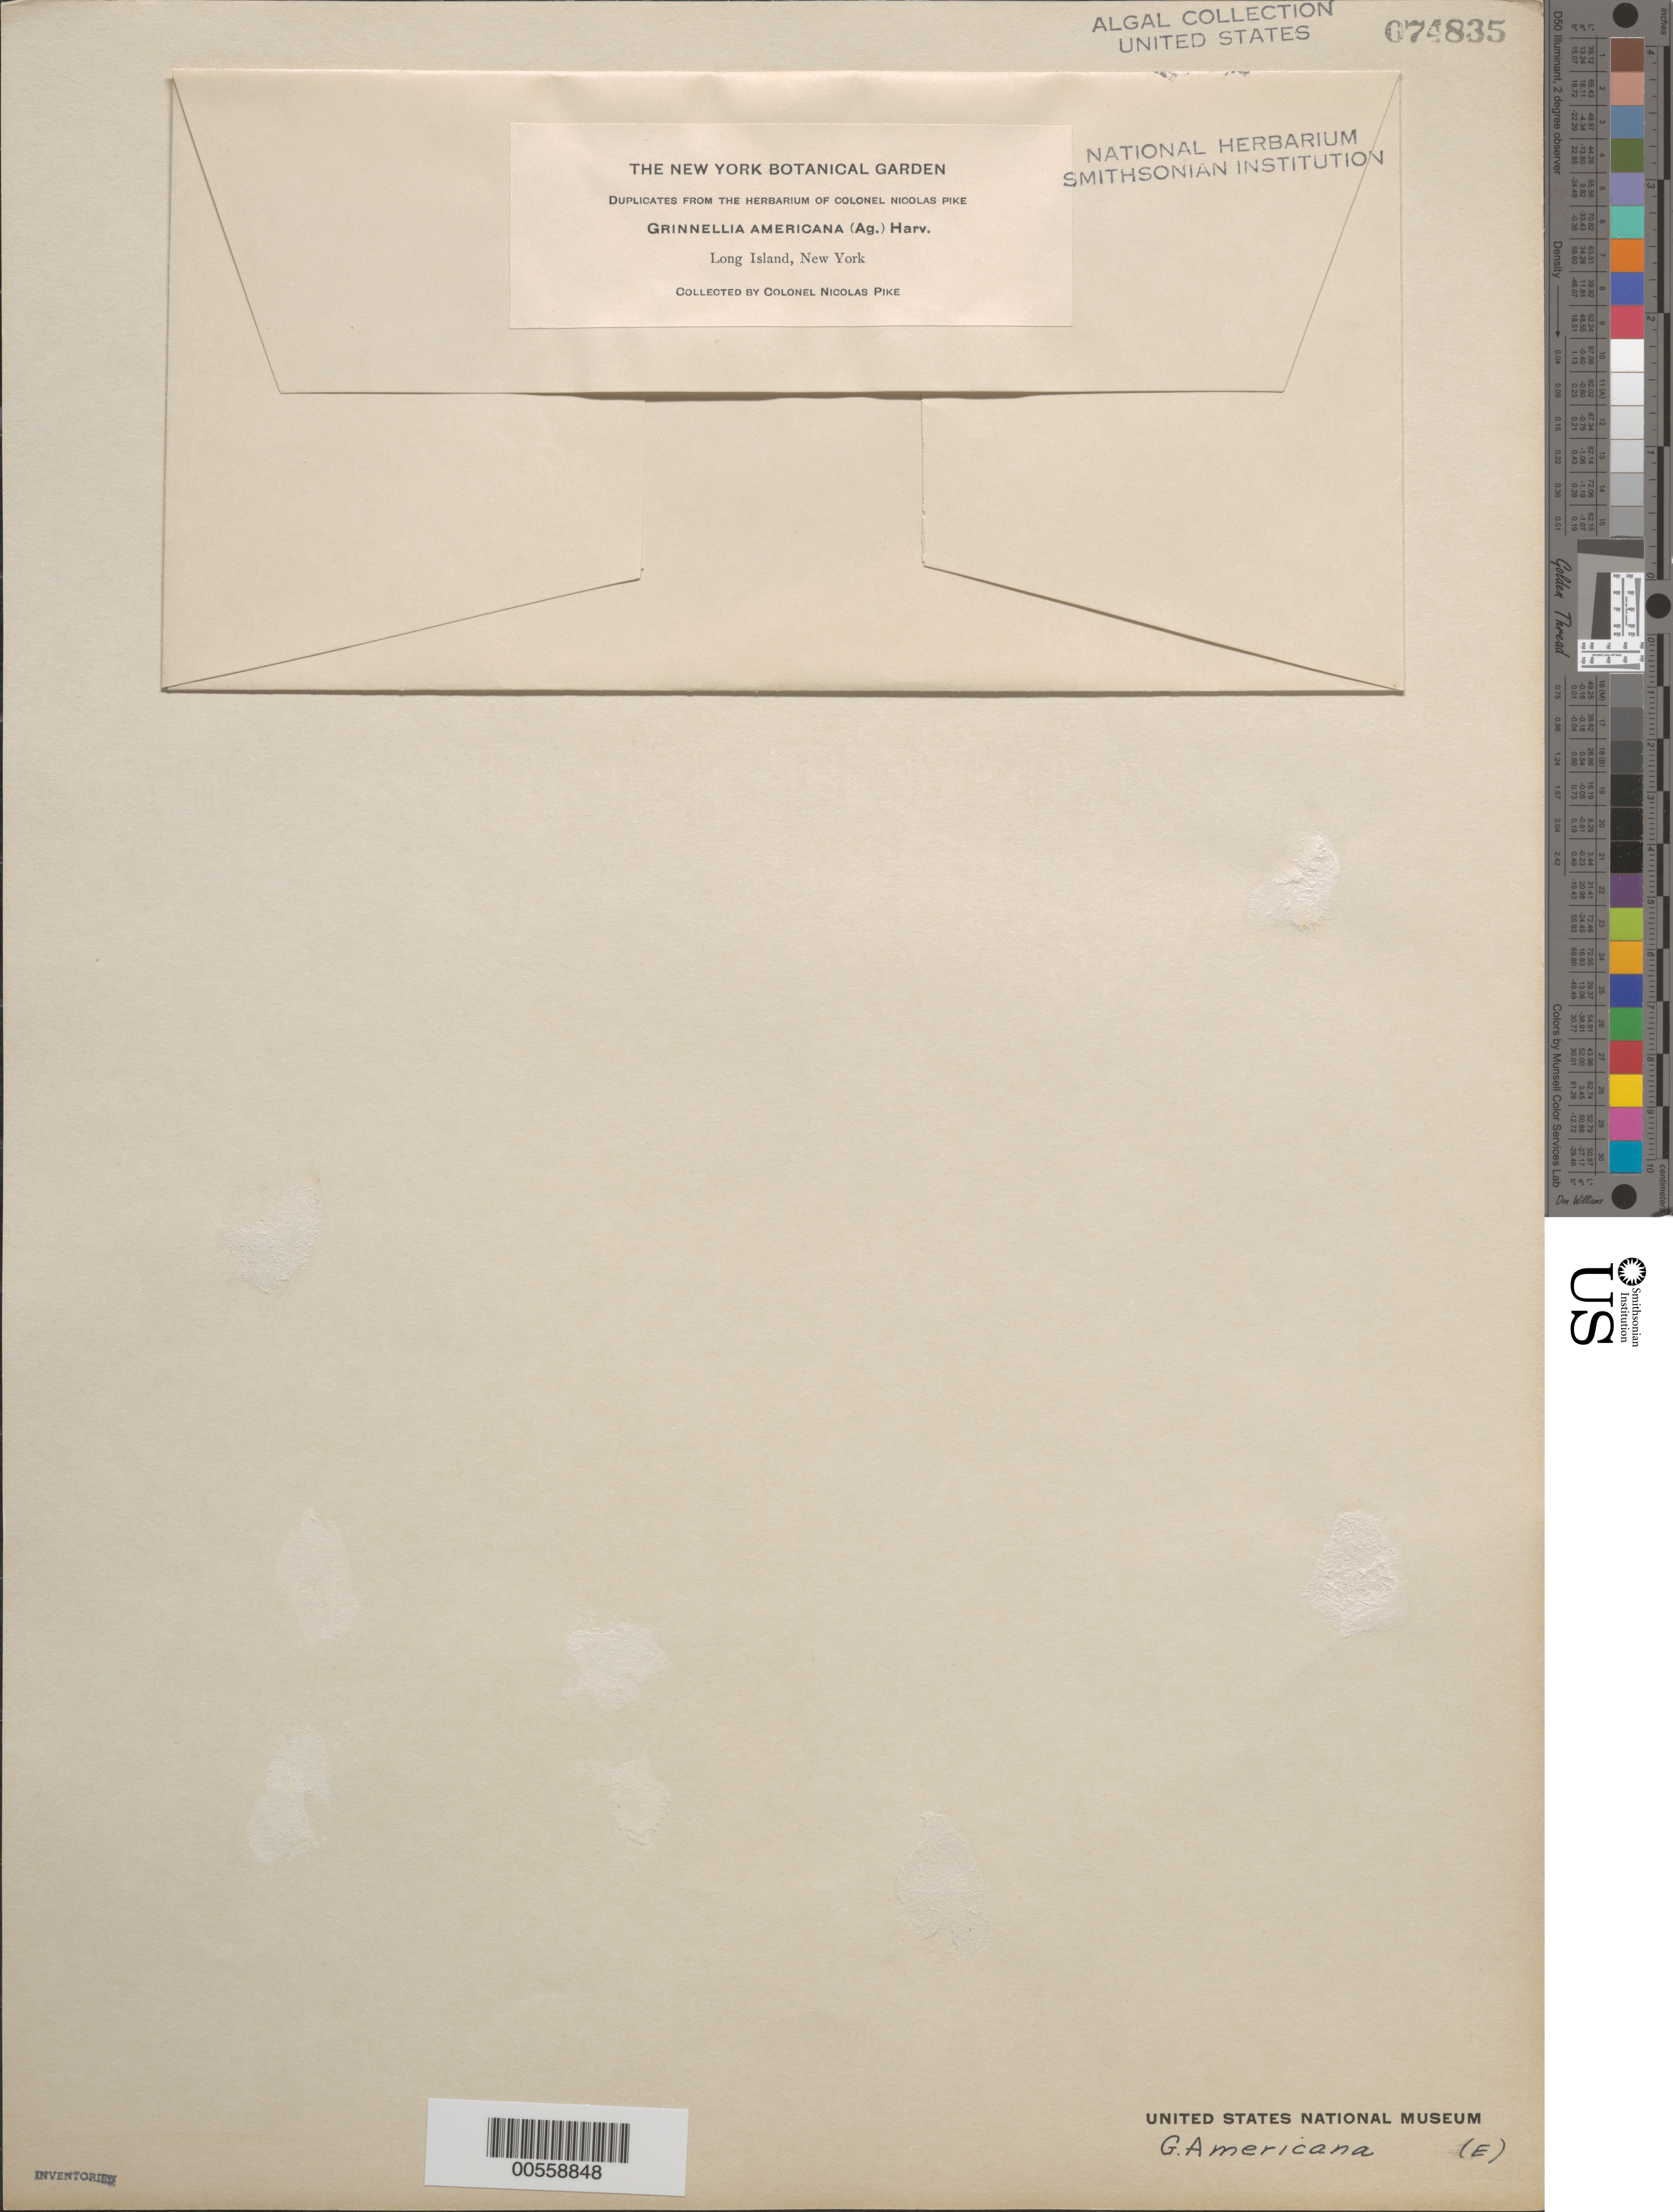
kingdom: Plantae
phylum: Rhodophyta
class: Florideophyceae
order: Ceramiales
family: Delesseriaceae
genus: Grinnellia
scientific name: Grinnellia americana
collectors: N. Pike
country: United States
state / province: New York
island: Long Island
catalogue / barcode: US 74835